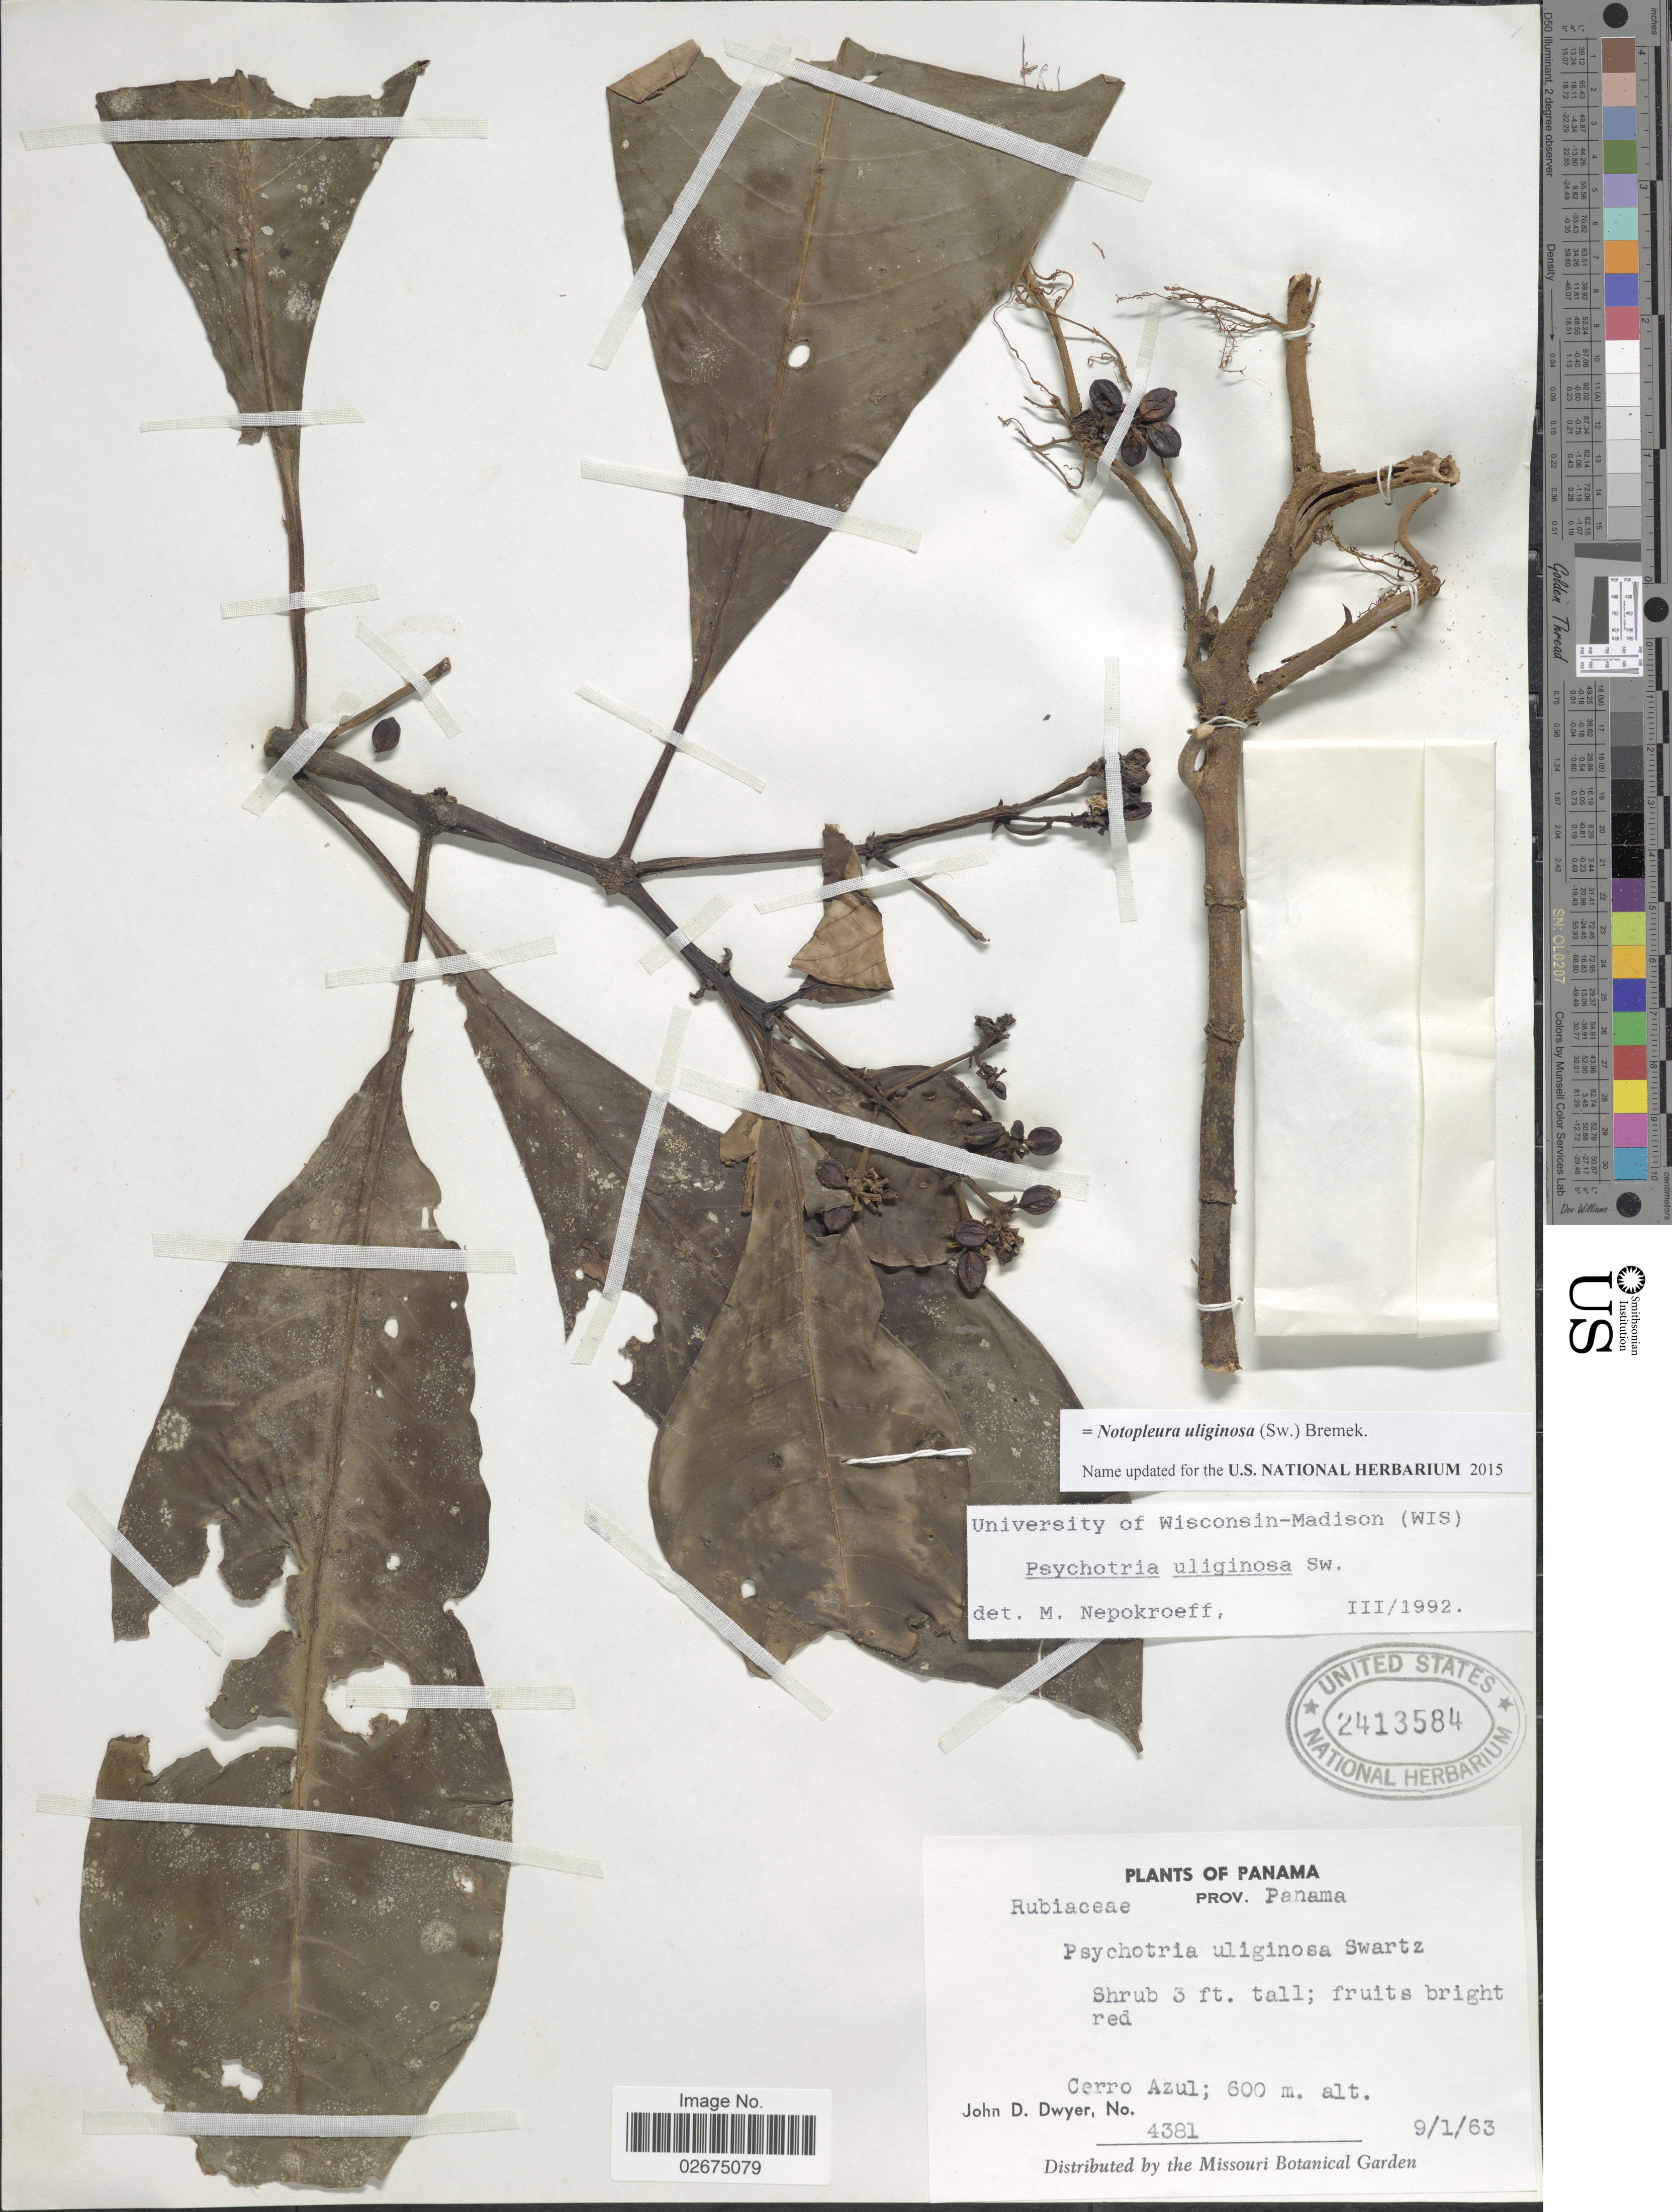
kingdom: Plantae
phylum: Tracheophyta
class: Magnoliopsida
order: Gentianales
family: Rubiaceae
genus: Notopleura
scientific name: Notopleura uliginosa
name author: (Sw.) Bremek.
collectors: J. D. Dwyer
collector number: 4381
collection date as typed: Transcribed d/m/y: 9/1/63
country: Panama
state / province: Panamá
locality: Cerro Azul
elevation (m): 600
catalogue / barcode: US 2413584